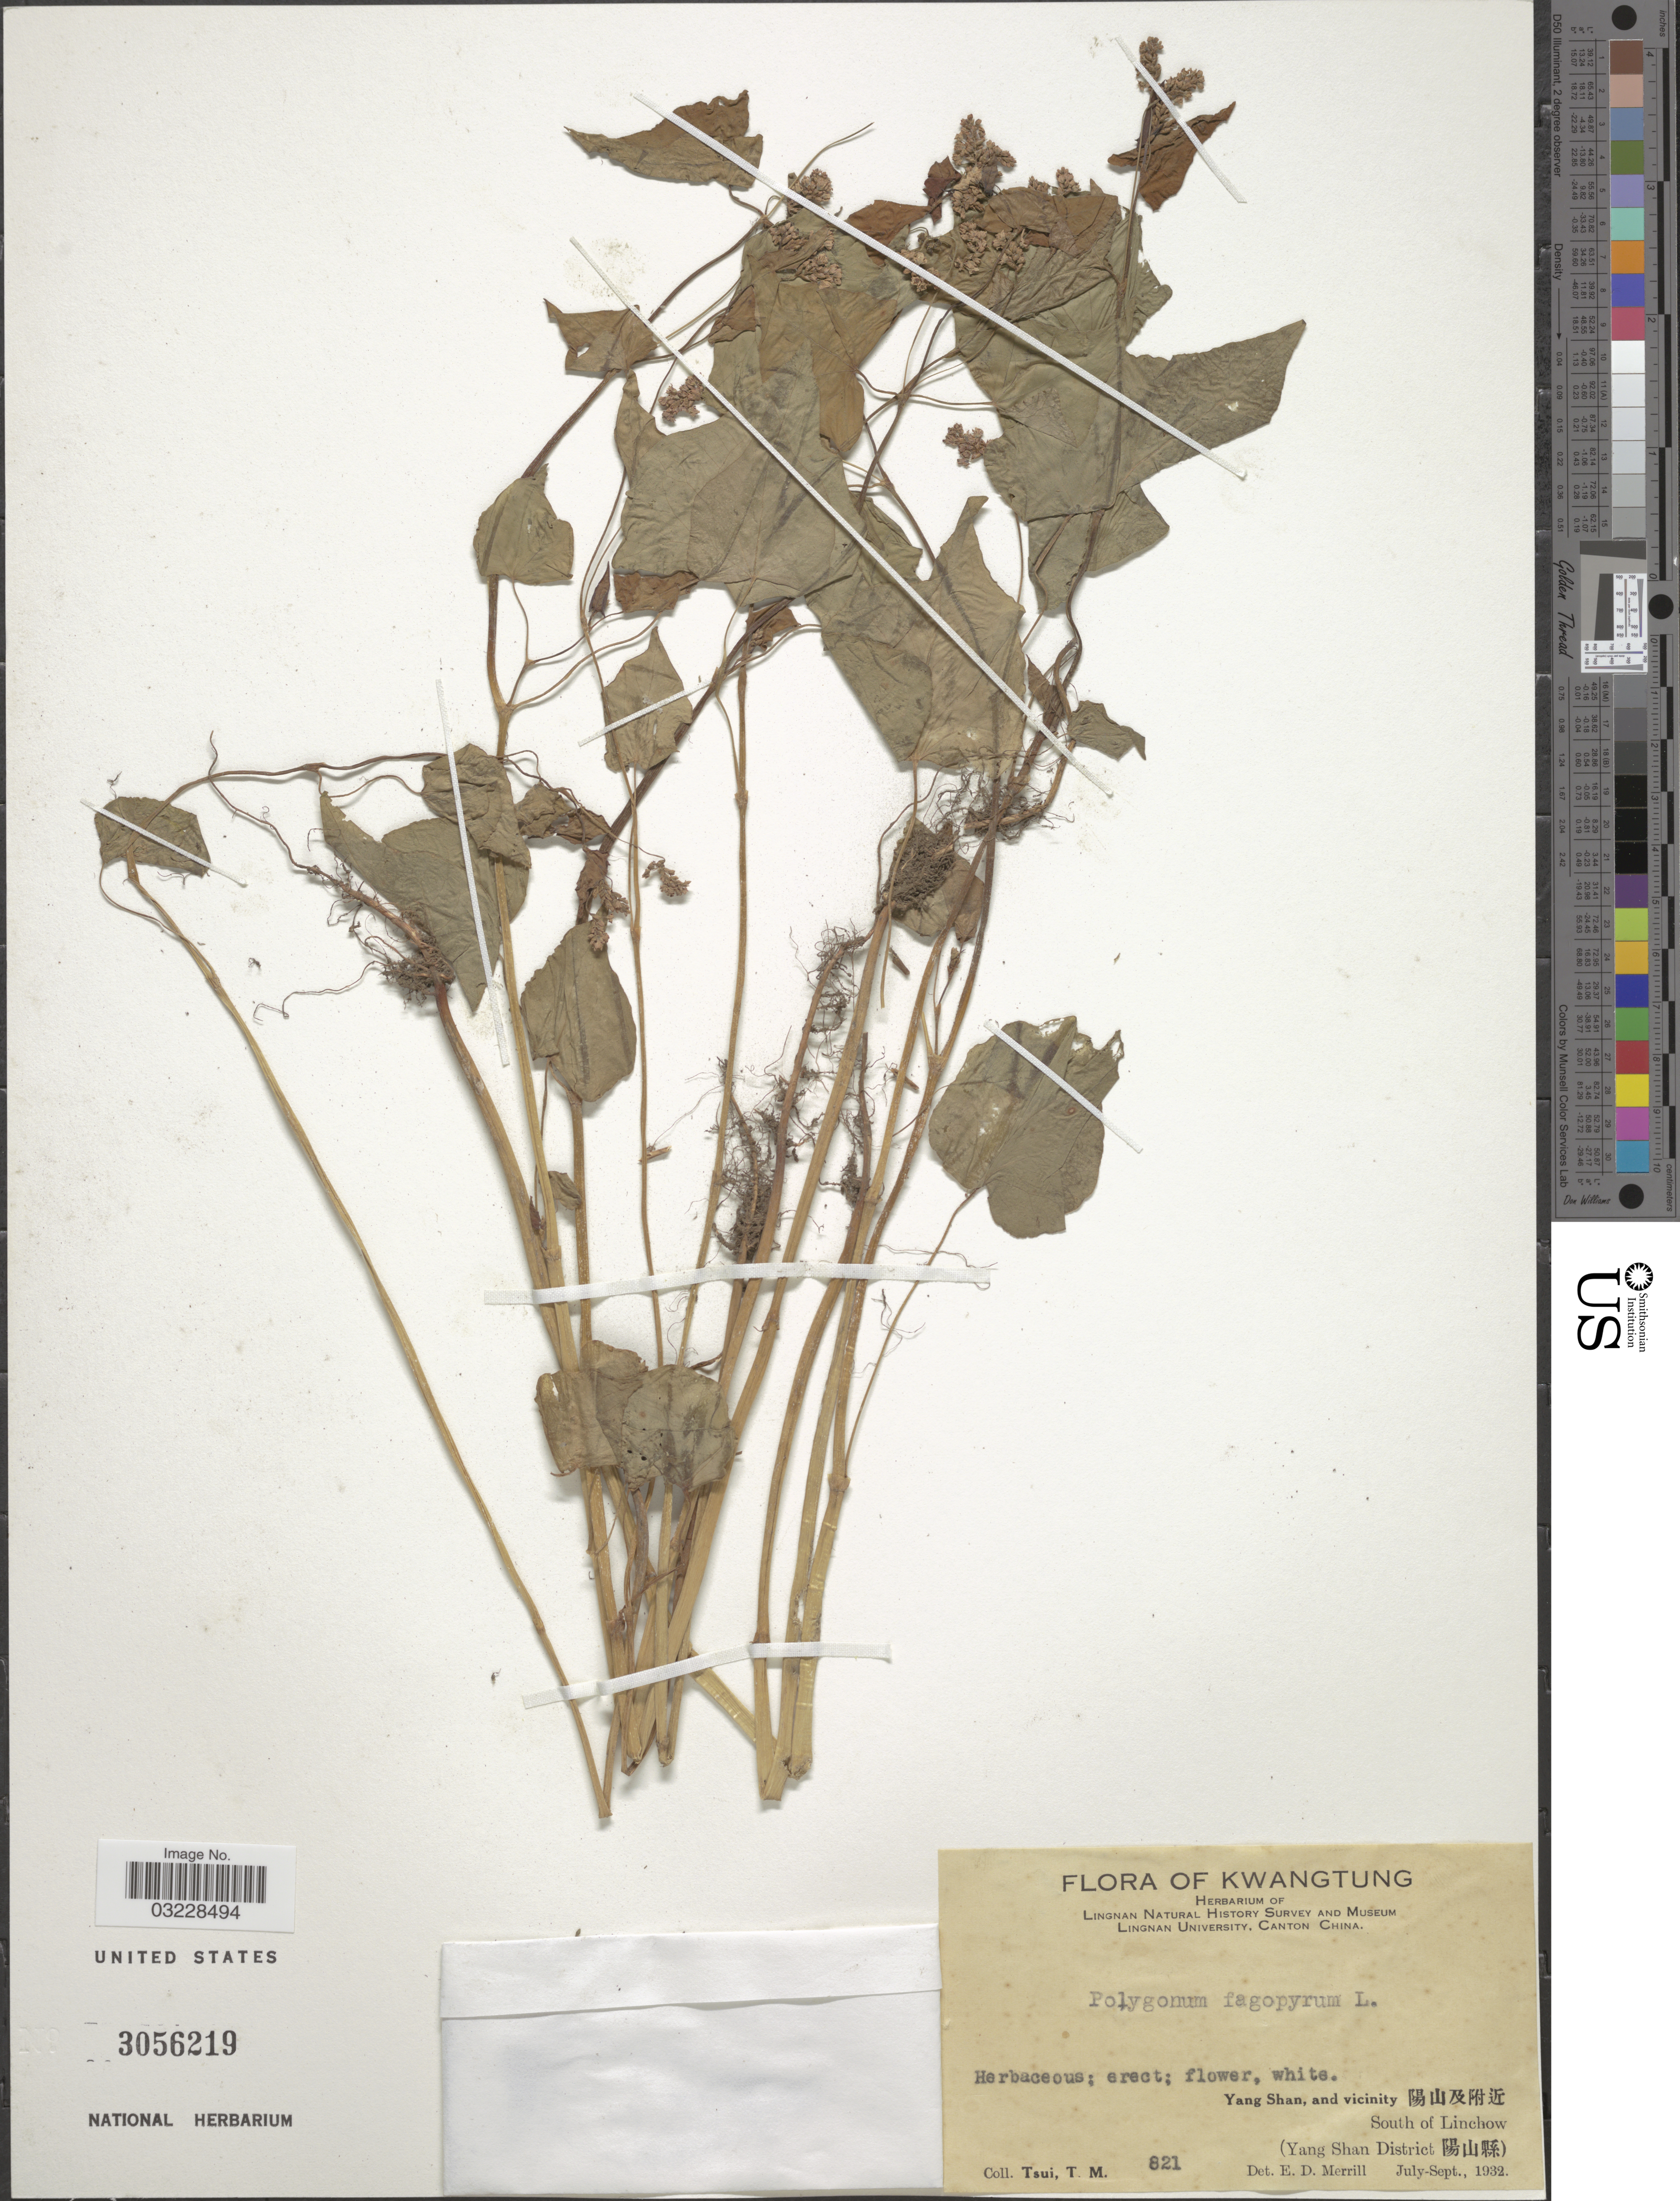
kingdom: Plantae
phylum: Tracheophyta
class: Magnoliopsida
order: Caryophyllales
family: Polygonaceae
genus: Polygonum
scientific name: Polygonum fagopyrum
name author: L.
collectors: T. Tsui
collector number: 821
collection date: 1932-07/1932-09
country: China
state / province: Guangdong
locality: Kwangtung. Yang Shan, and vicinity X. South of Linchow. (Yang Shan District X).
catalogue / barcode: US 3056219